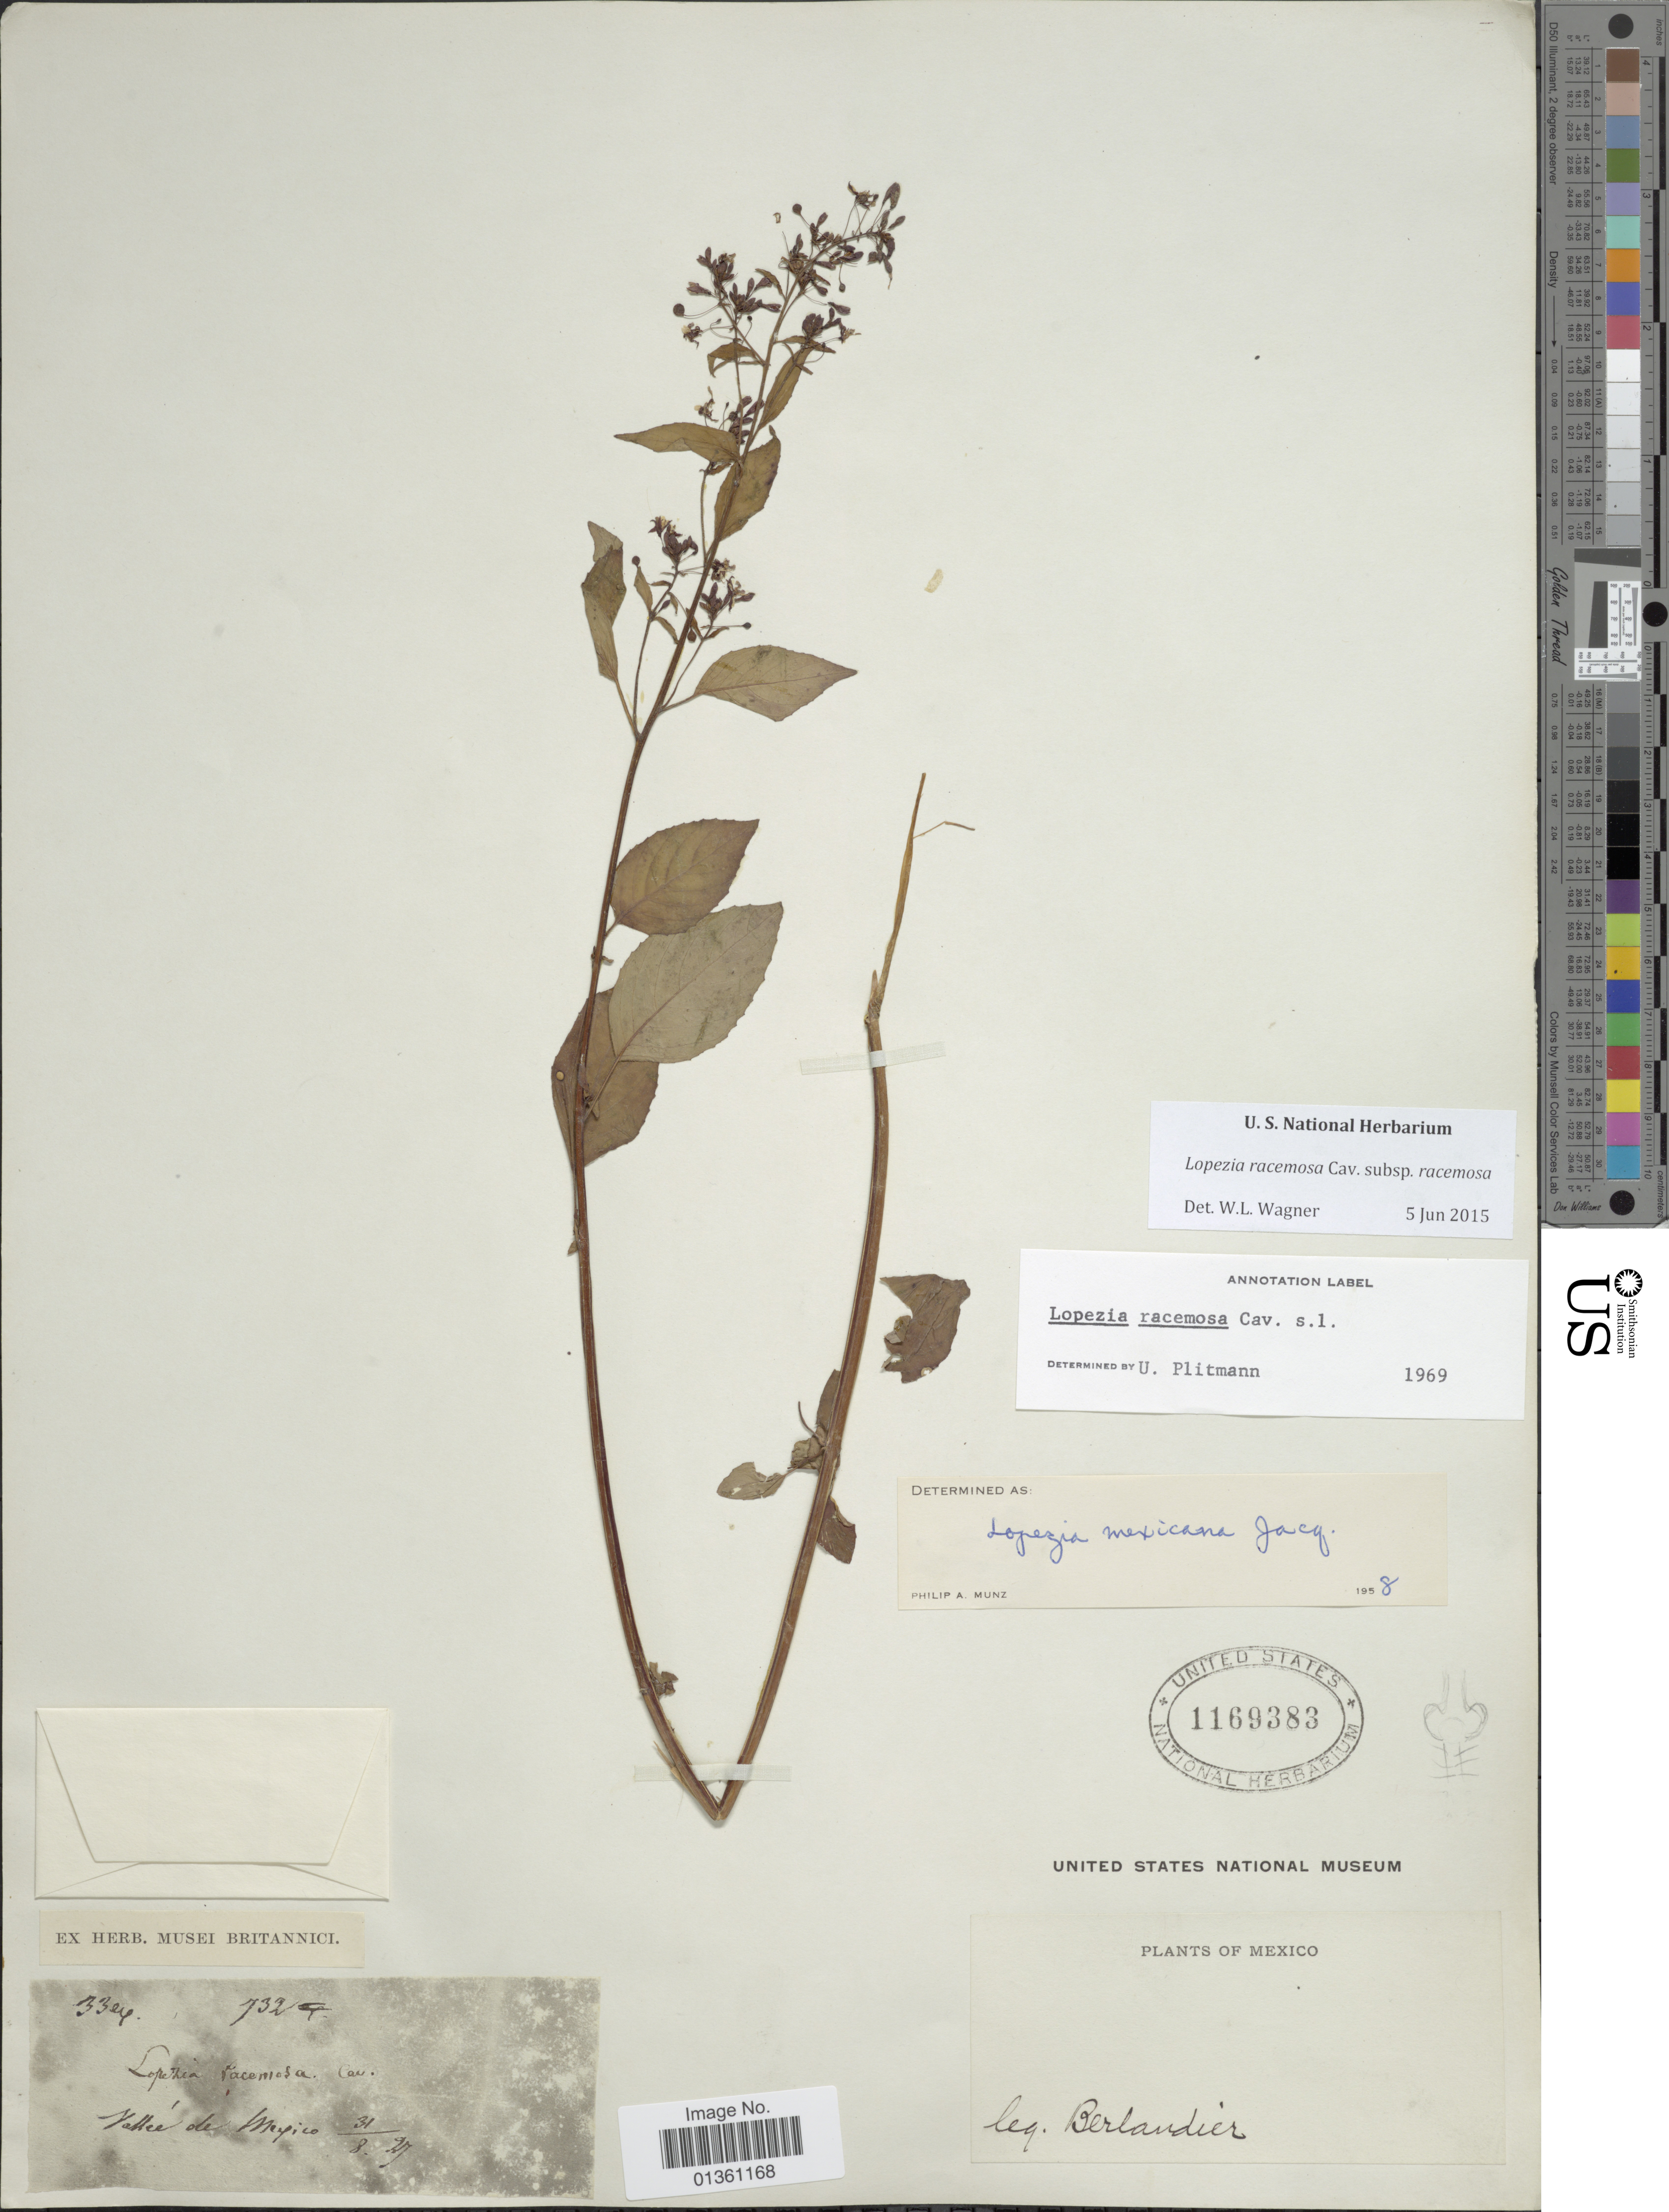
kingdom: Plantae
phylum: Tracheophyta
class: Magnoliopsida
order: Myrtales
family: Onagraceae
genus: Lopezia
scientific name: Lopezia racemosa subsp. racemosa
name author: Cav.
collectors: J. L. Berlandier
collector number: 3324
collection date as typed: Transcribed d/m/y: 31/8/27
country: Mexico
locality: Vallee de Mexico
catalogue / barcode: US 1169383